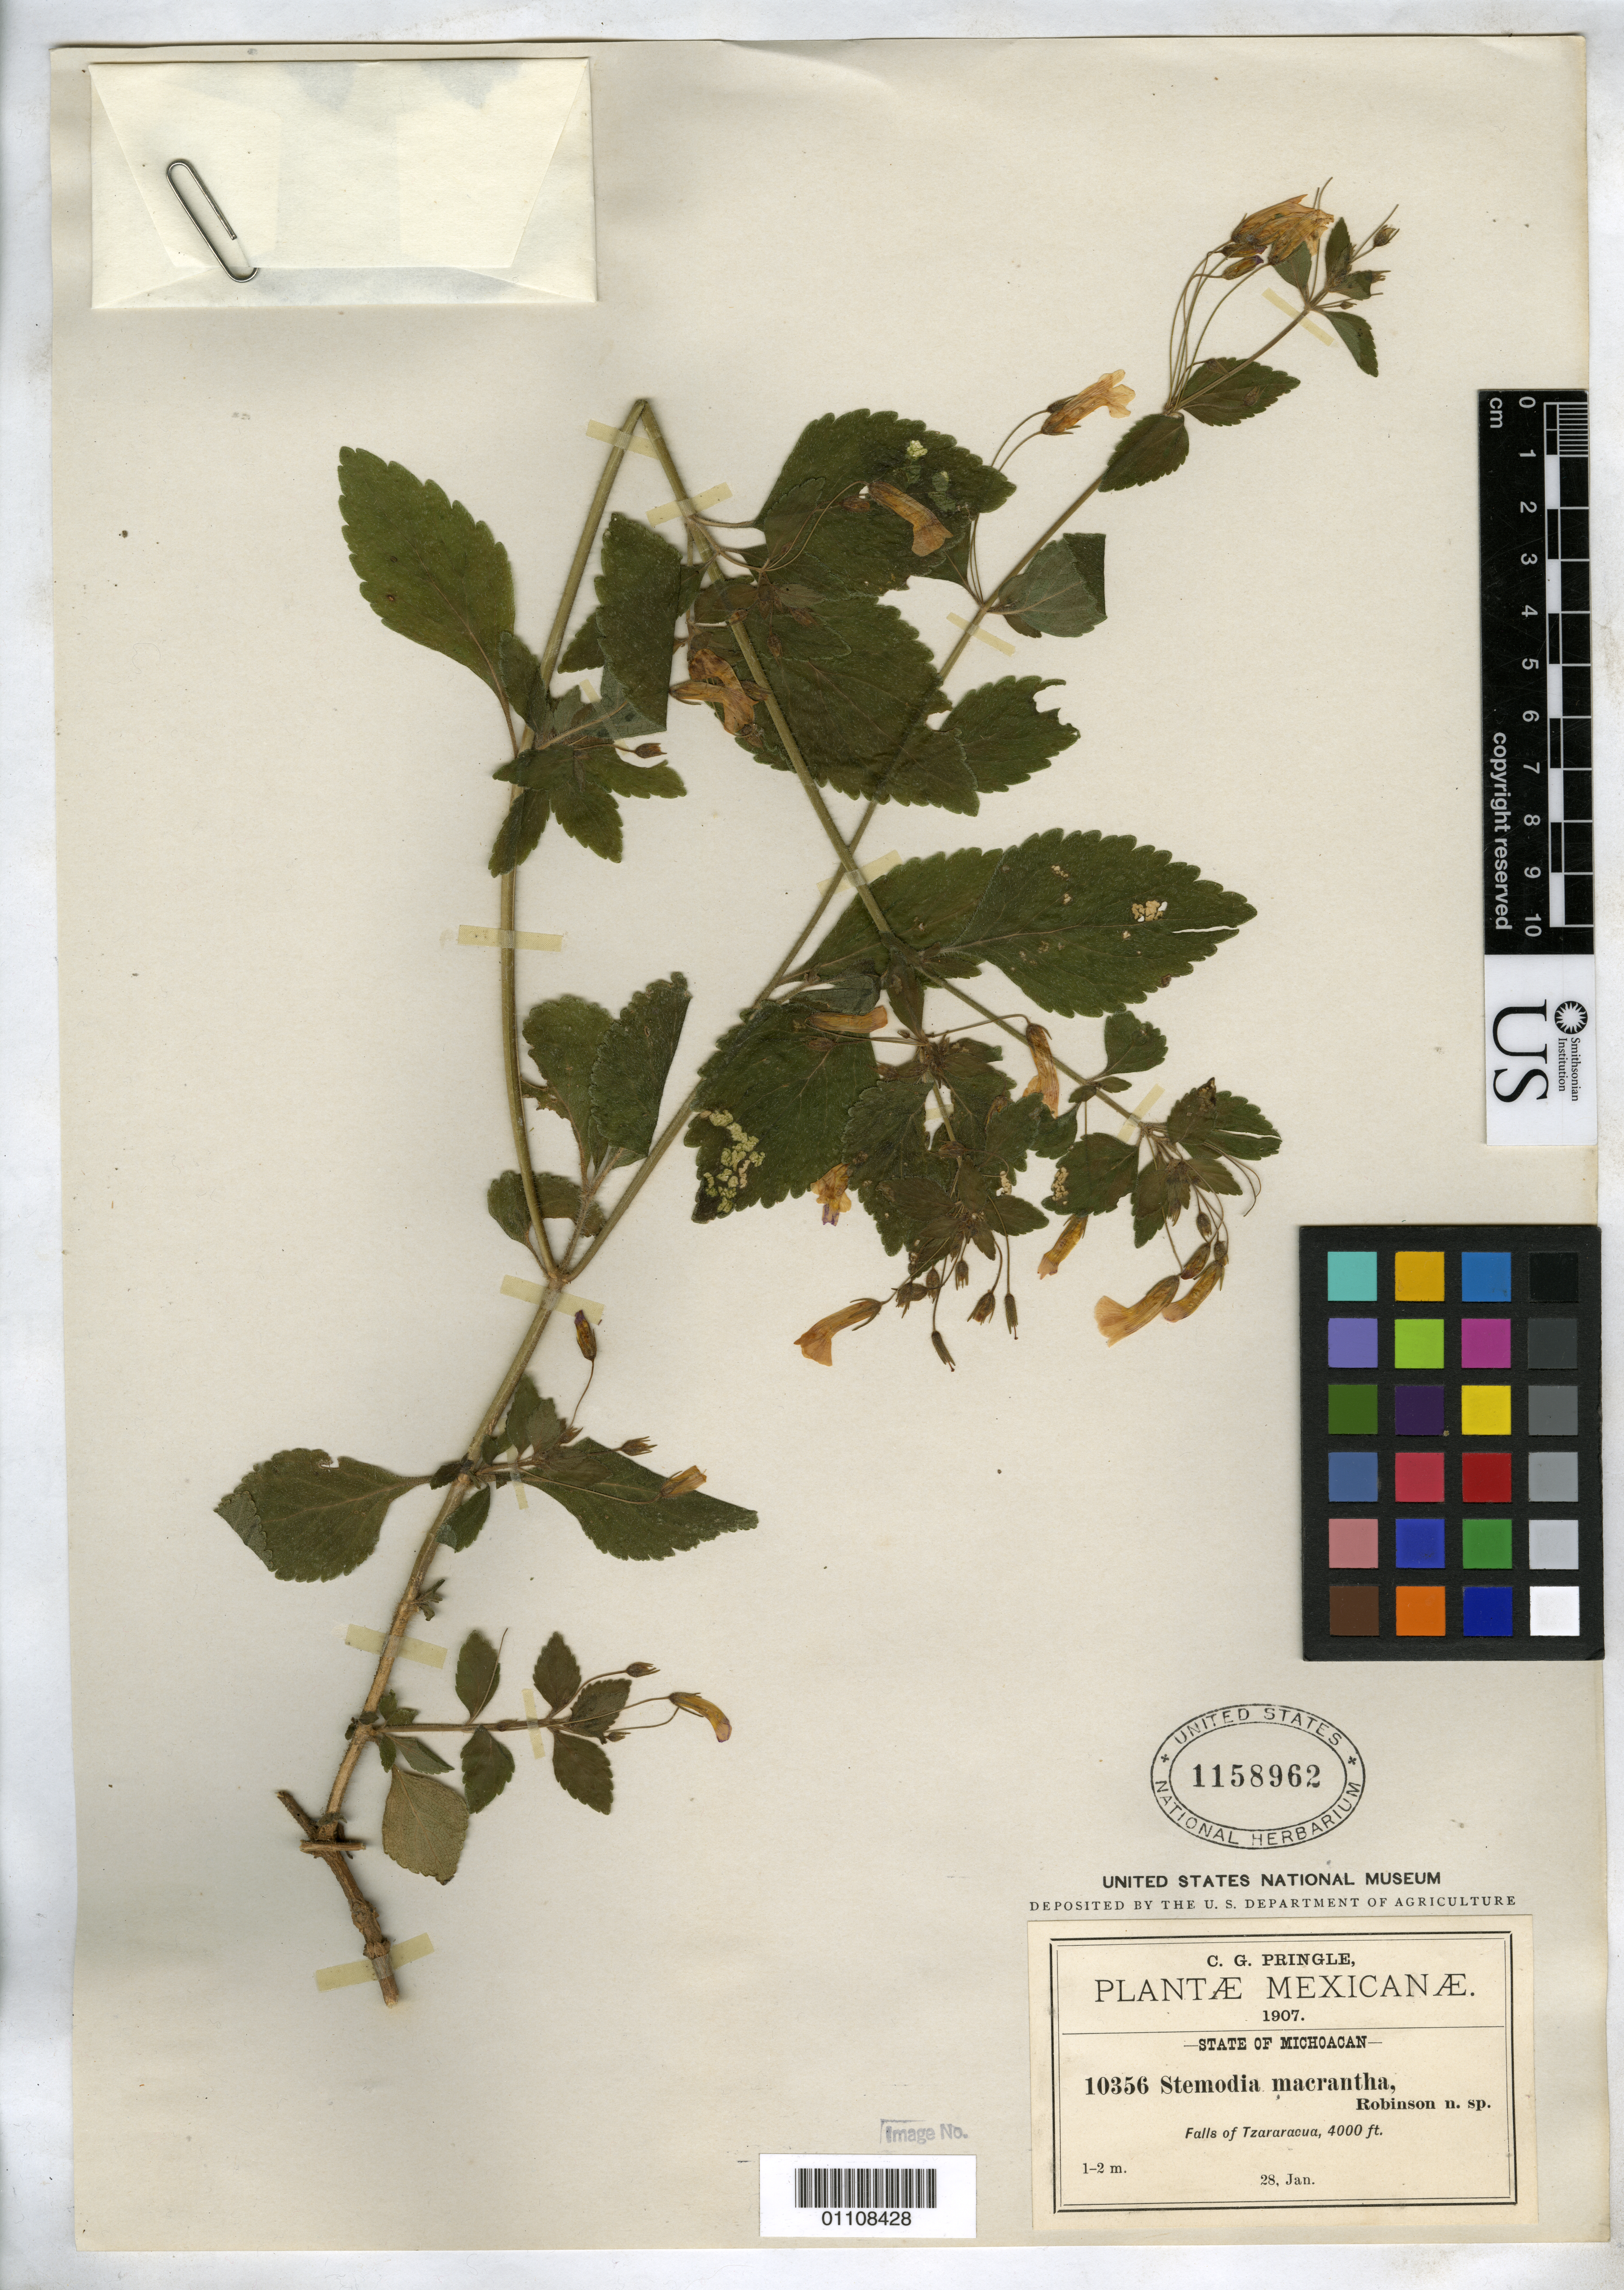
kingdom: Plantae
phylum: Tracheophyta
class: Magnoliopsida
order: Lamiales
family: Plantaginaceae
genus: Stemodia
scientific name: Stemodia macrantha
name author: B.L. Rob.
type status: Isotype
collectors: C. G. Pringle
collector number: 10356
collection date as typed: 28 Jan 1907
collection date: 1907-01-28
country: Mexico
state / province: Michoacán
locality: Falls of Tzararacua, near Uruapan.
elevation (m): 1219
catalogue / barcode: US 1158962